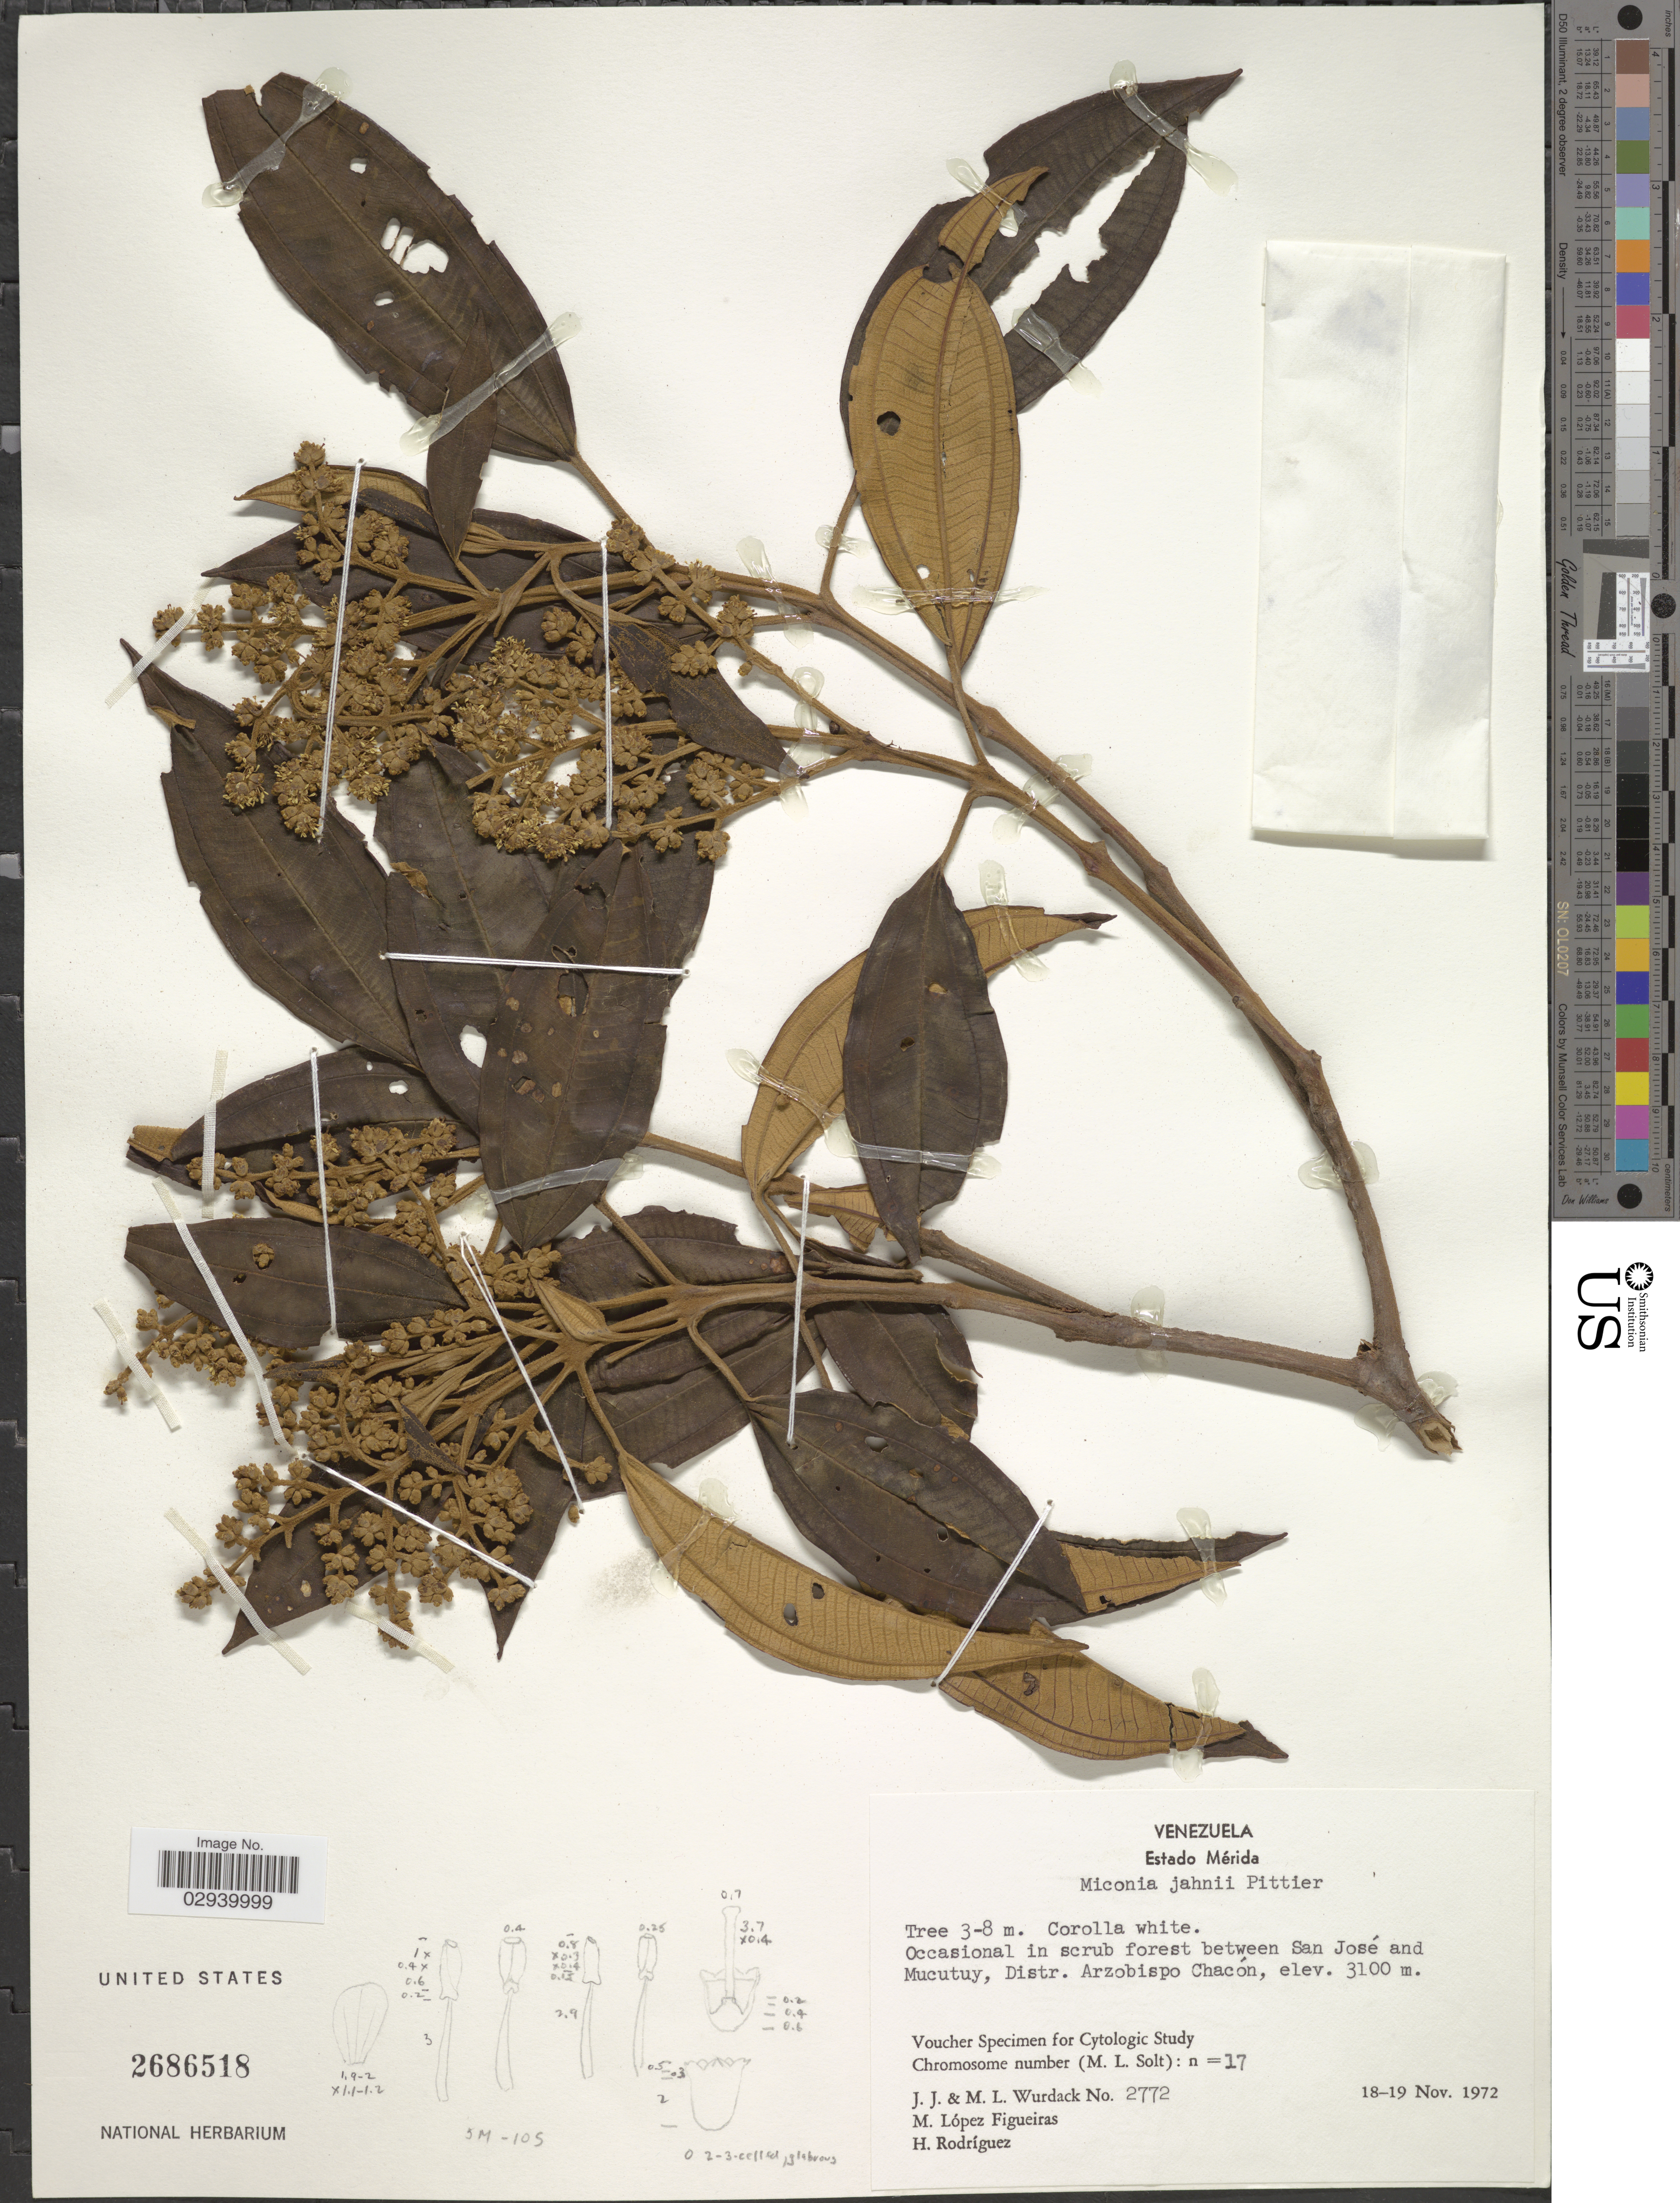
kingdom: Plantae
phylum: Tracheophyta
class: Magnoliopsida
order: Myrtales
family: Melastomataceae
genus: Miconia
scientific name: Miconia jahnii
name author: Pittier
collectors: J. J. Wurdack, M. L. Wurdack, M. López Figueiras & H. Rodríguez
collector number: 2772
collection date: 1972-11-18/1972-11-19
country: Venezuela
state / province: Mérida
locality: Occasional in scrub forest between San José and Mucutuy, Distr. Arzobispo Chacón.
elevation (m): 3100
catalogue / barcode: US 2686518